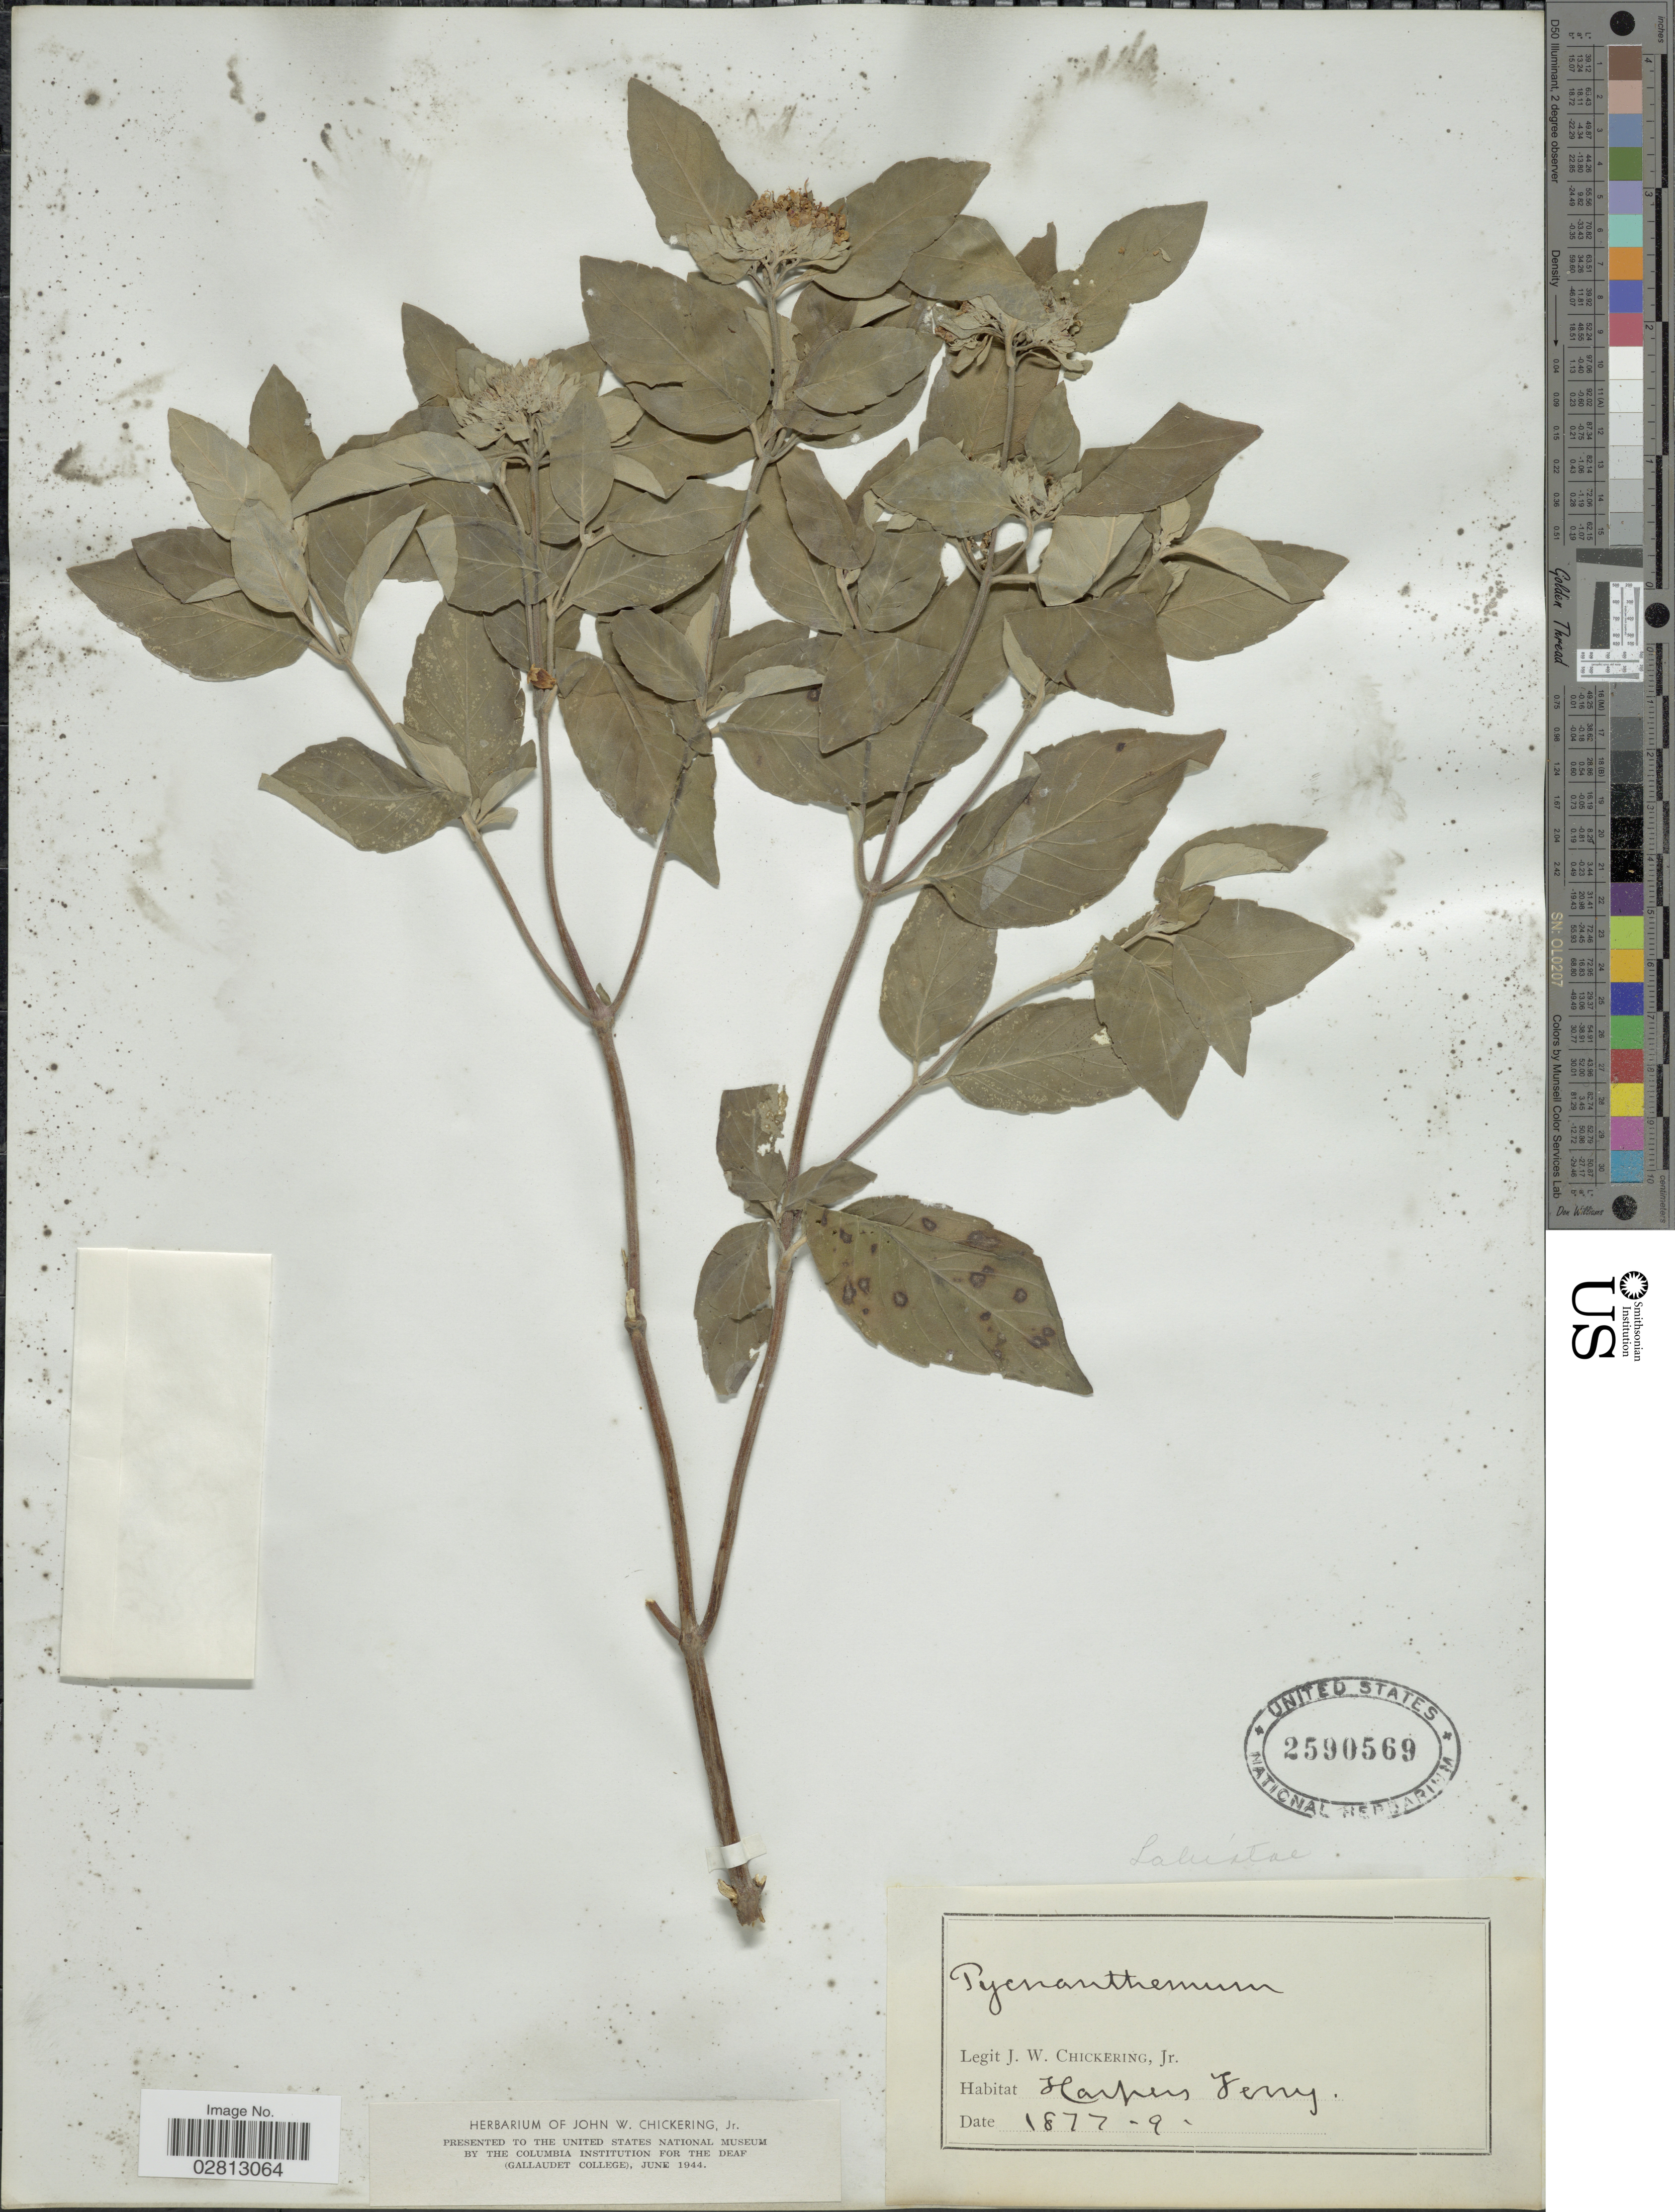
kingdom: Plantae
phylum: Tracheophyta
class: Magnoliopsida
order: Lamiales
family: Lamiaceae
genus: Pycnanthemum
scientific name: Pycnanthemum sp.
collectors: J. W. Chickering Jr.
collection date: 1877-08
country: United States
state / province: West Virginia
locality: Harpers Ferry.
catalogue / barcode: US 2590569